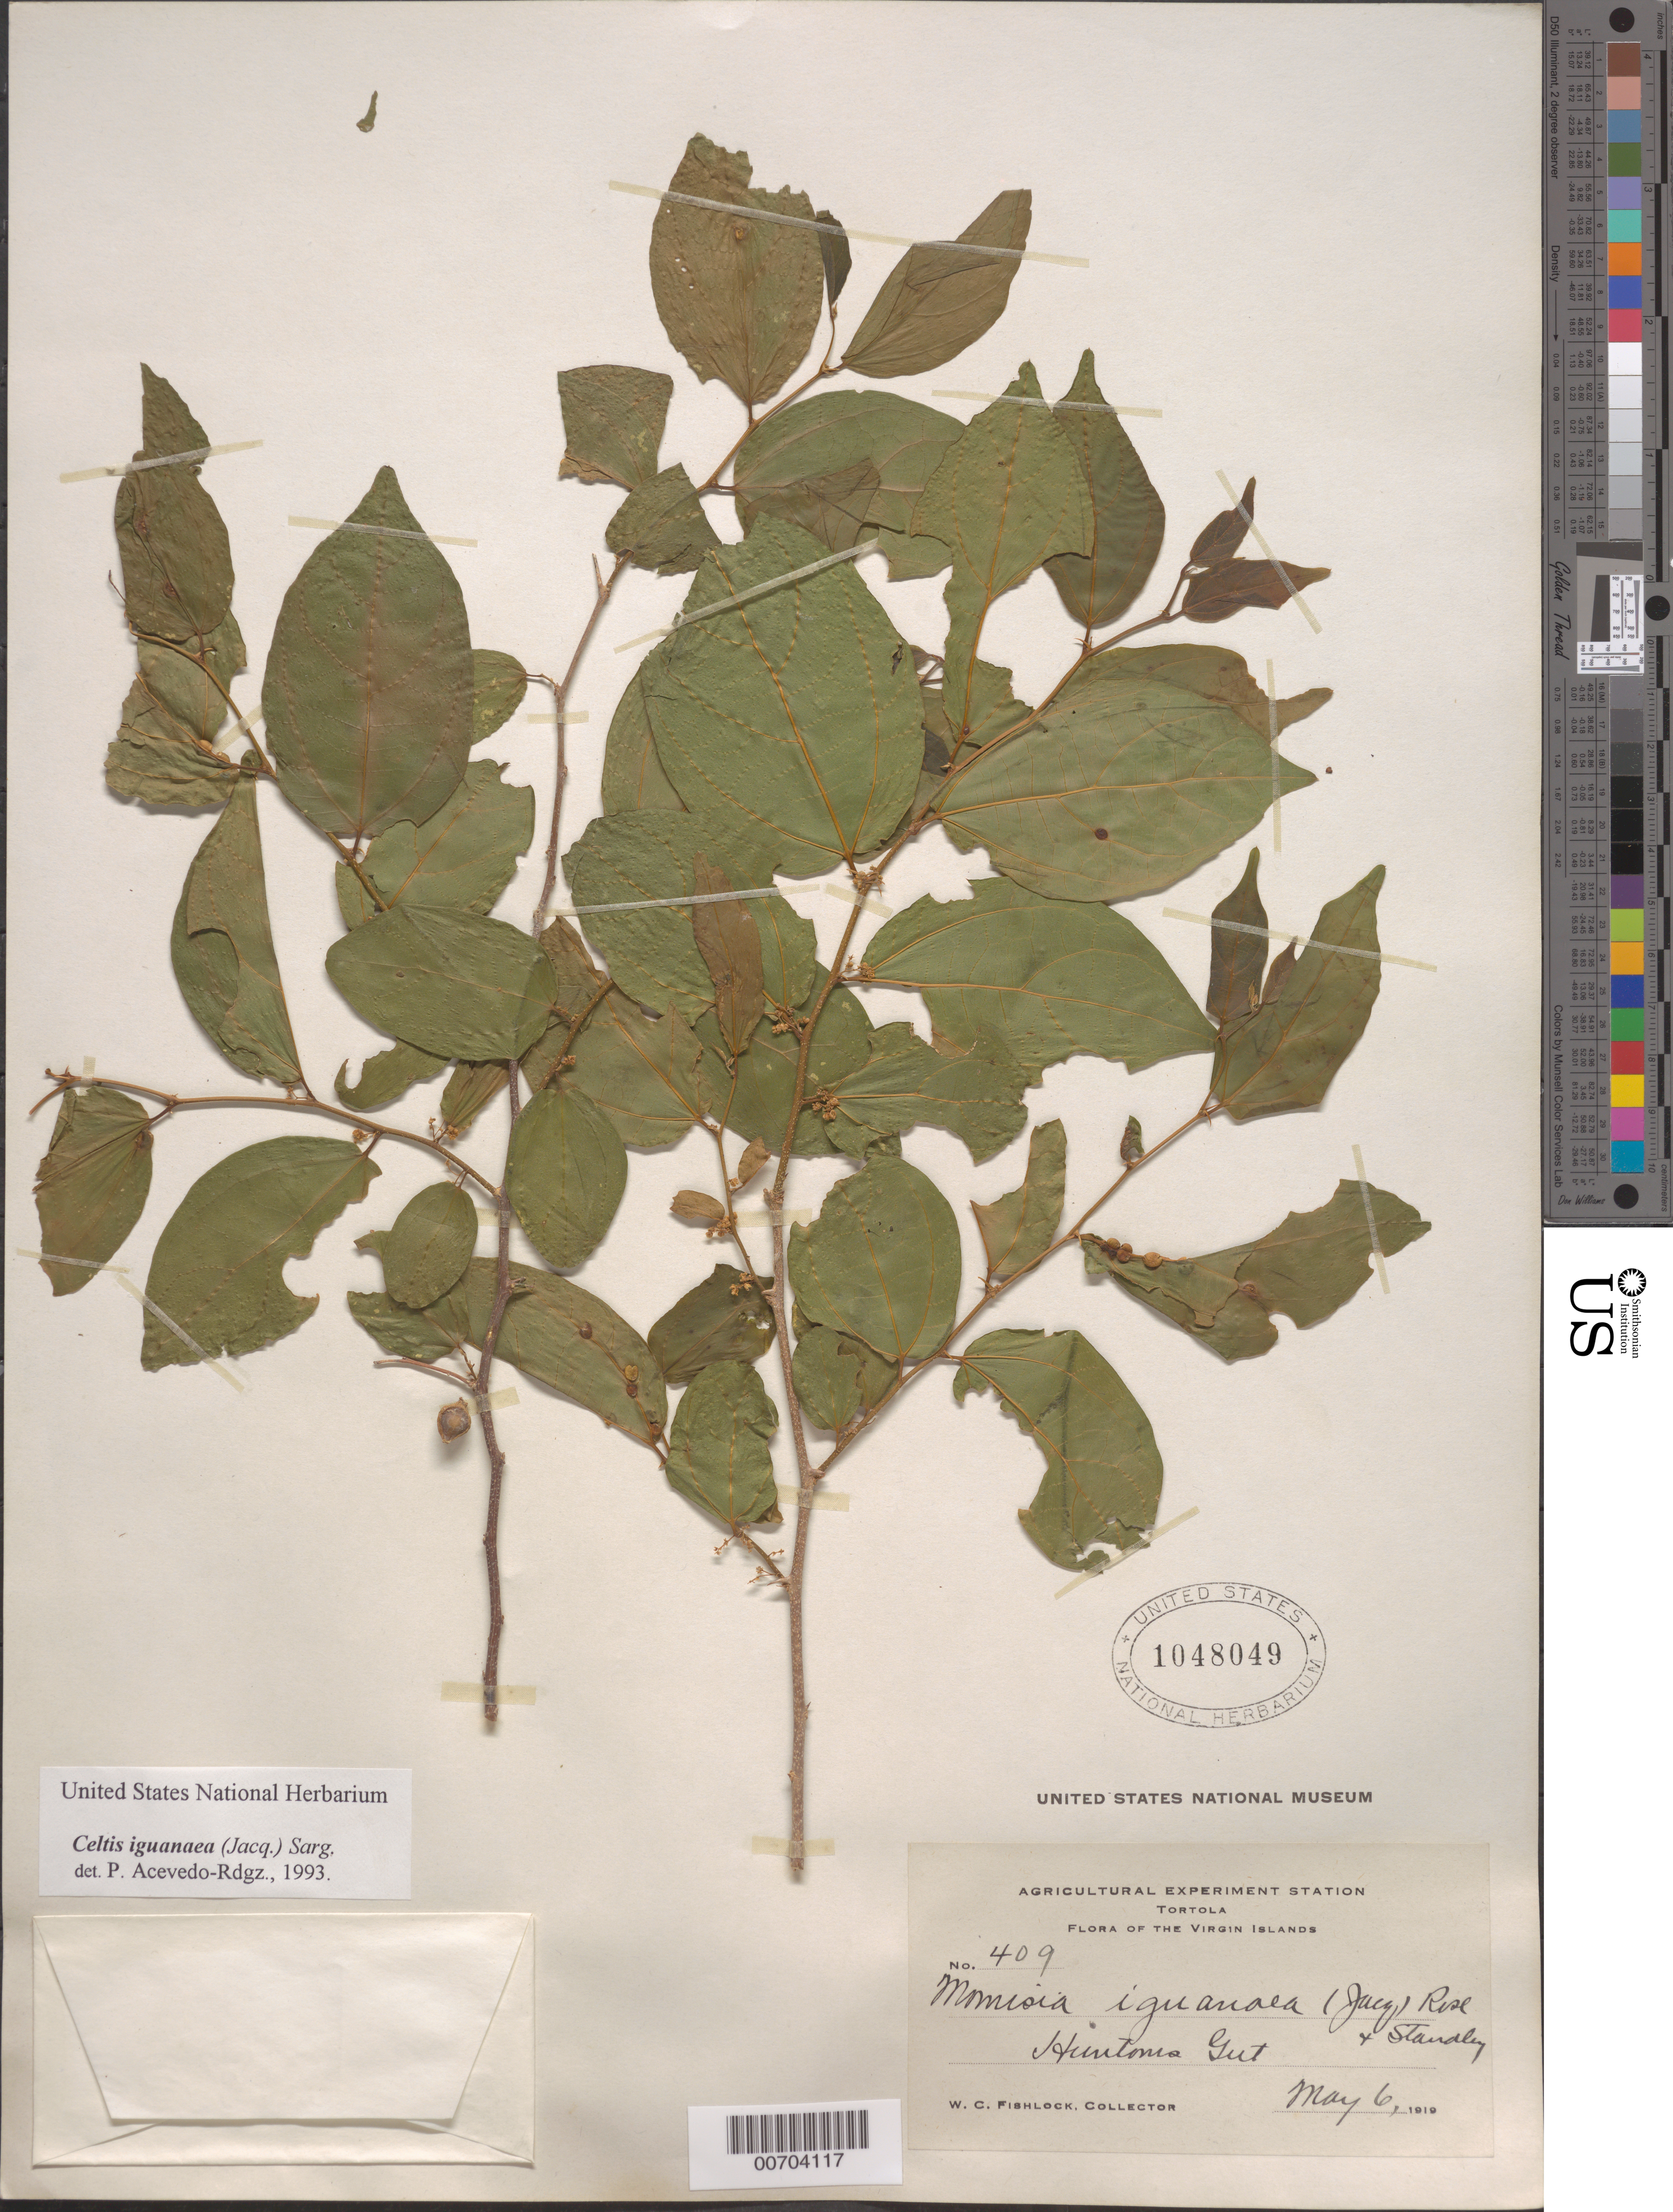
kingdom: Plantae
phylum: Tracheophyta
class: Magnoliopsida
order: Rosales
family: Cannabaceae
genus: Celtis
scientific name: Celtis iguanaea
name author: (Jacq.) Sarg.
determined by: Acevedo-Rodríguez, P., (BOT), Smithsonian Institution - National Museum of Natural History (UNITED STATES)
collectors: W. Fishlock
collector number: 409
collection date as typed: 06 May 1919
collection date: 1919-05-06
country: British Virgin Islands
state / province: Tortola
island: Tortola Island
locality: Huntoms Gut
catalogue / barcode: US 1048049